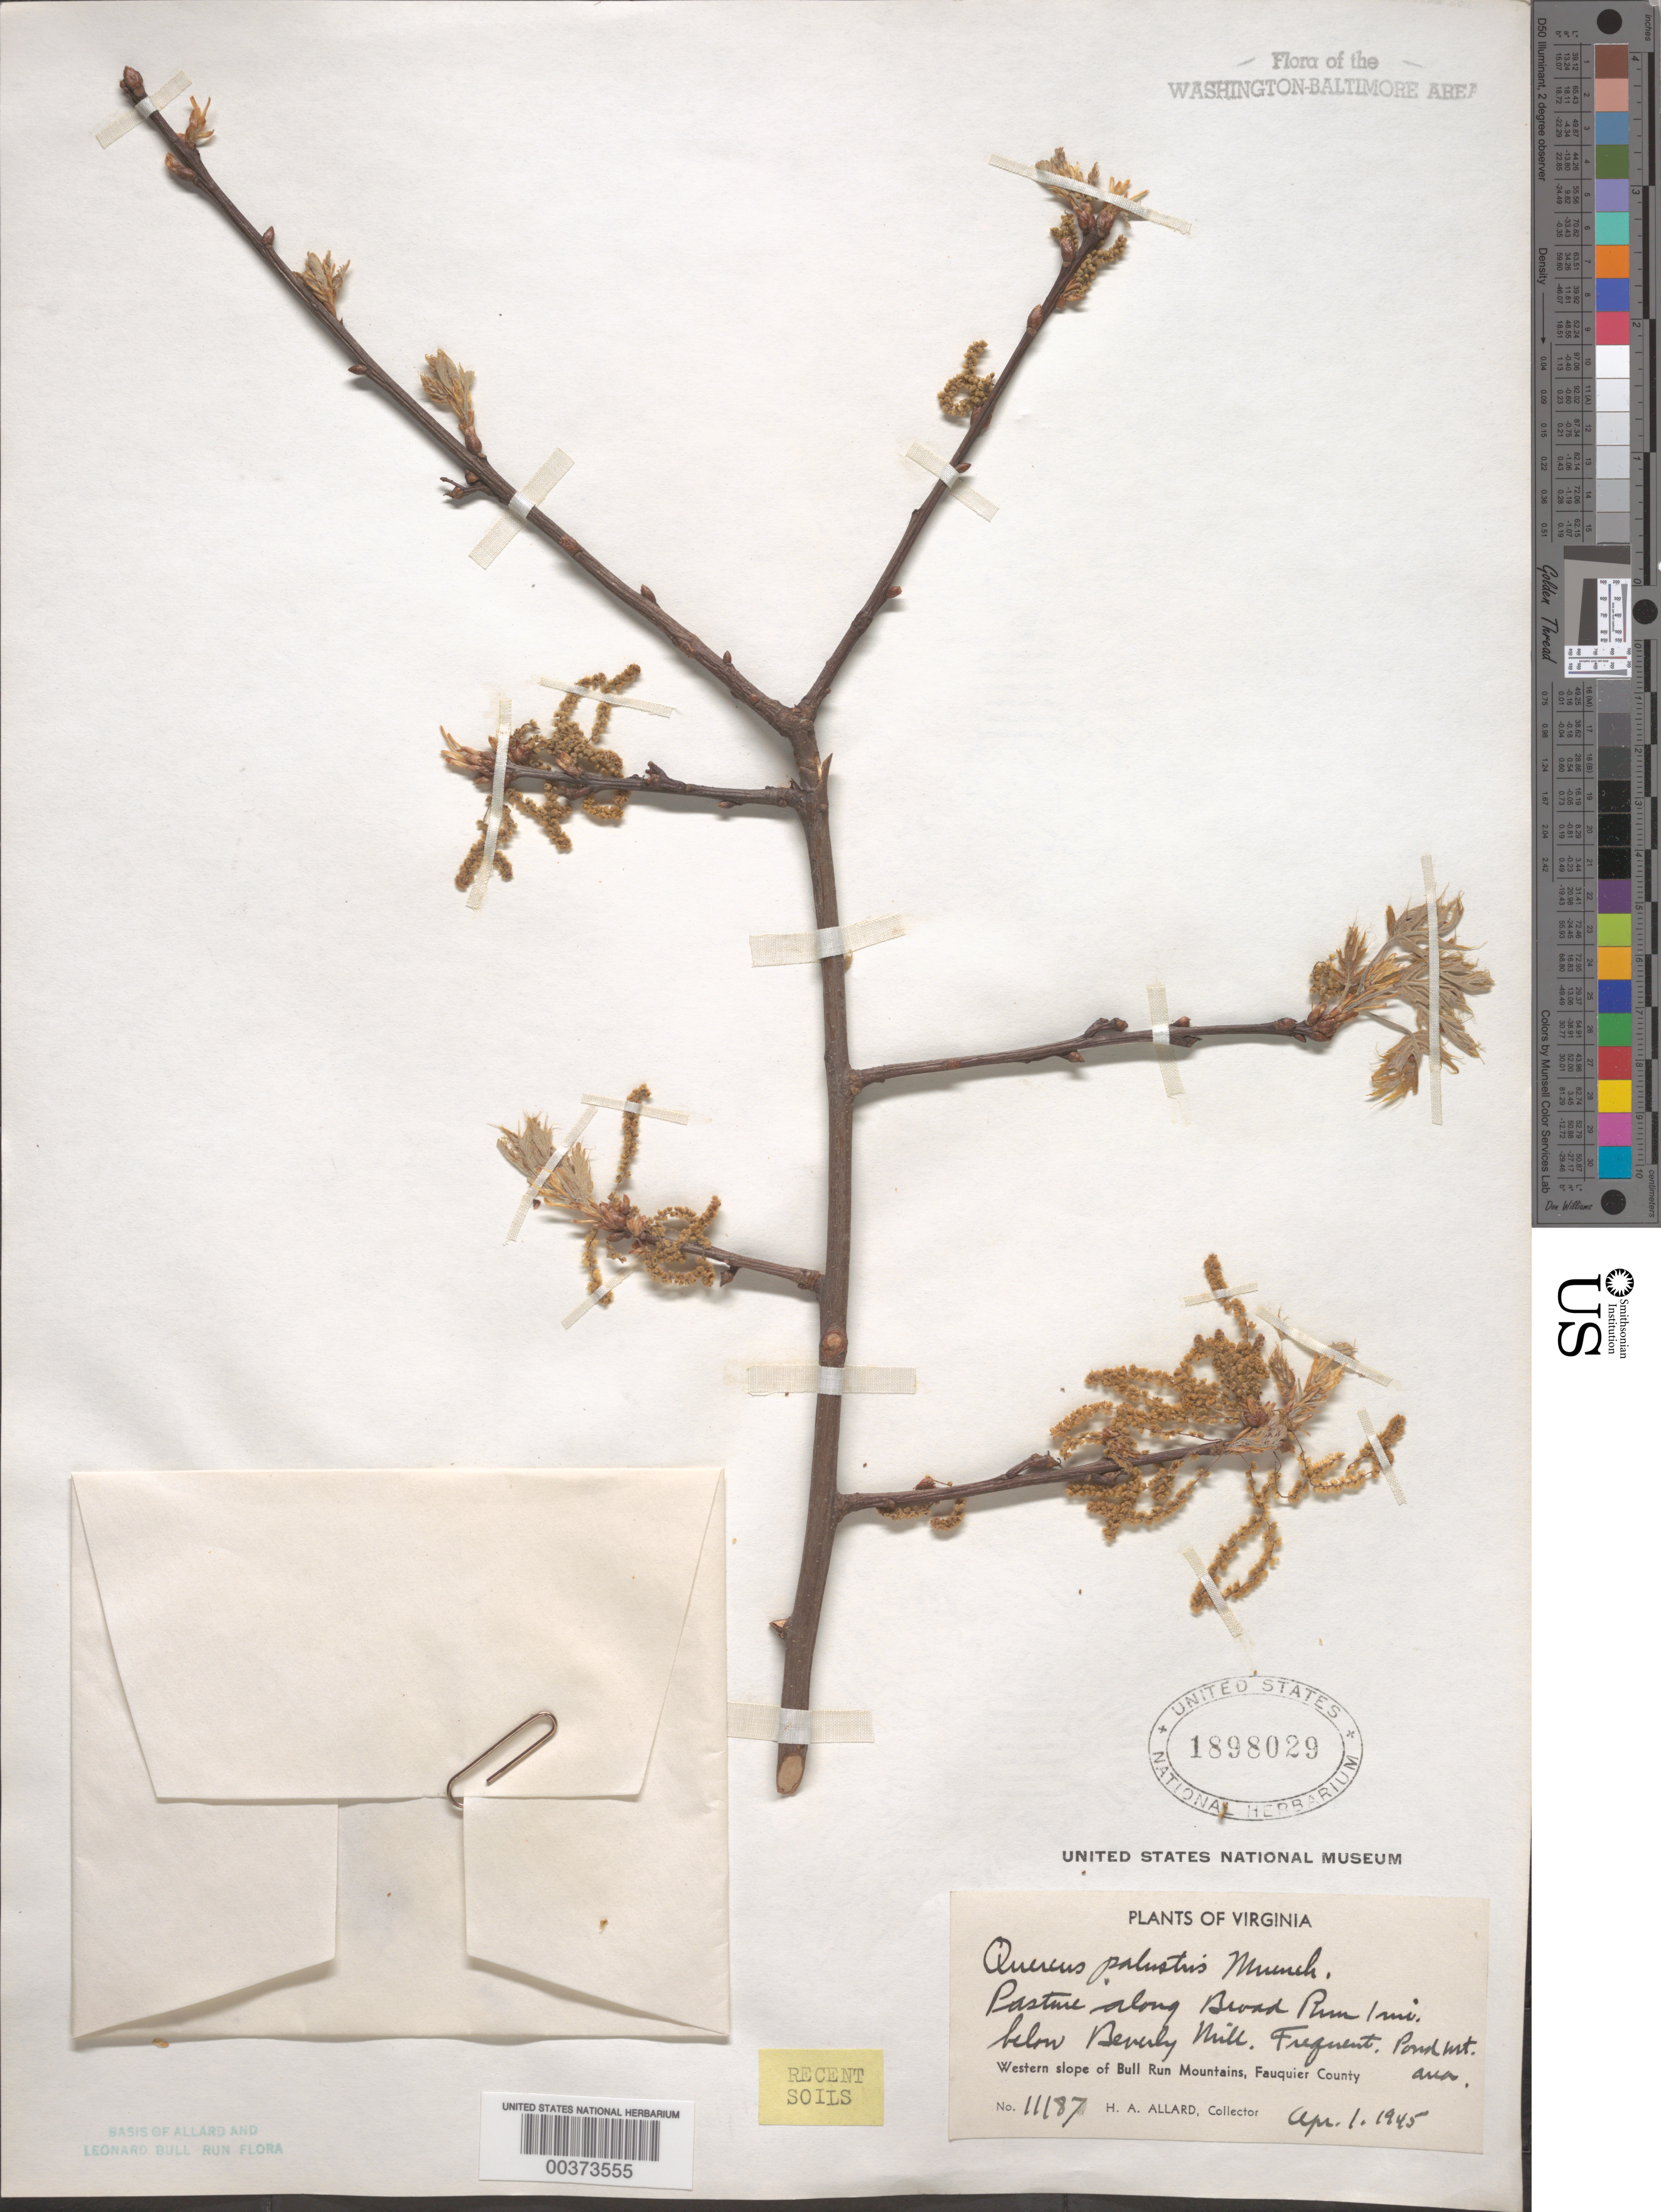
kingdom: Plantae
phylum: Tracheophyta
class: Magnoliopsida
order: Fagales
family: Fagaceae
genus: Quercus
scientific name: Quercus palustris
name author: Münchh.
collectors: H. A. Allard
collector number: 11187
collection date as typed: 01 Apr 1945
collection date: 1945-04-01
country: United States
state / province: Virginia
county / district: Fauquier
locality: Broad Run, below Beverley Mill, Pond Mountains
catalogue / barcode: US 1898029